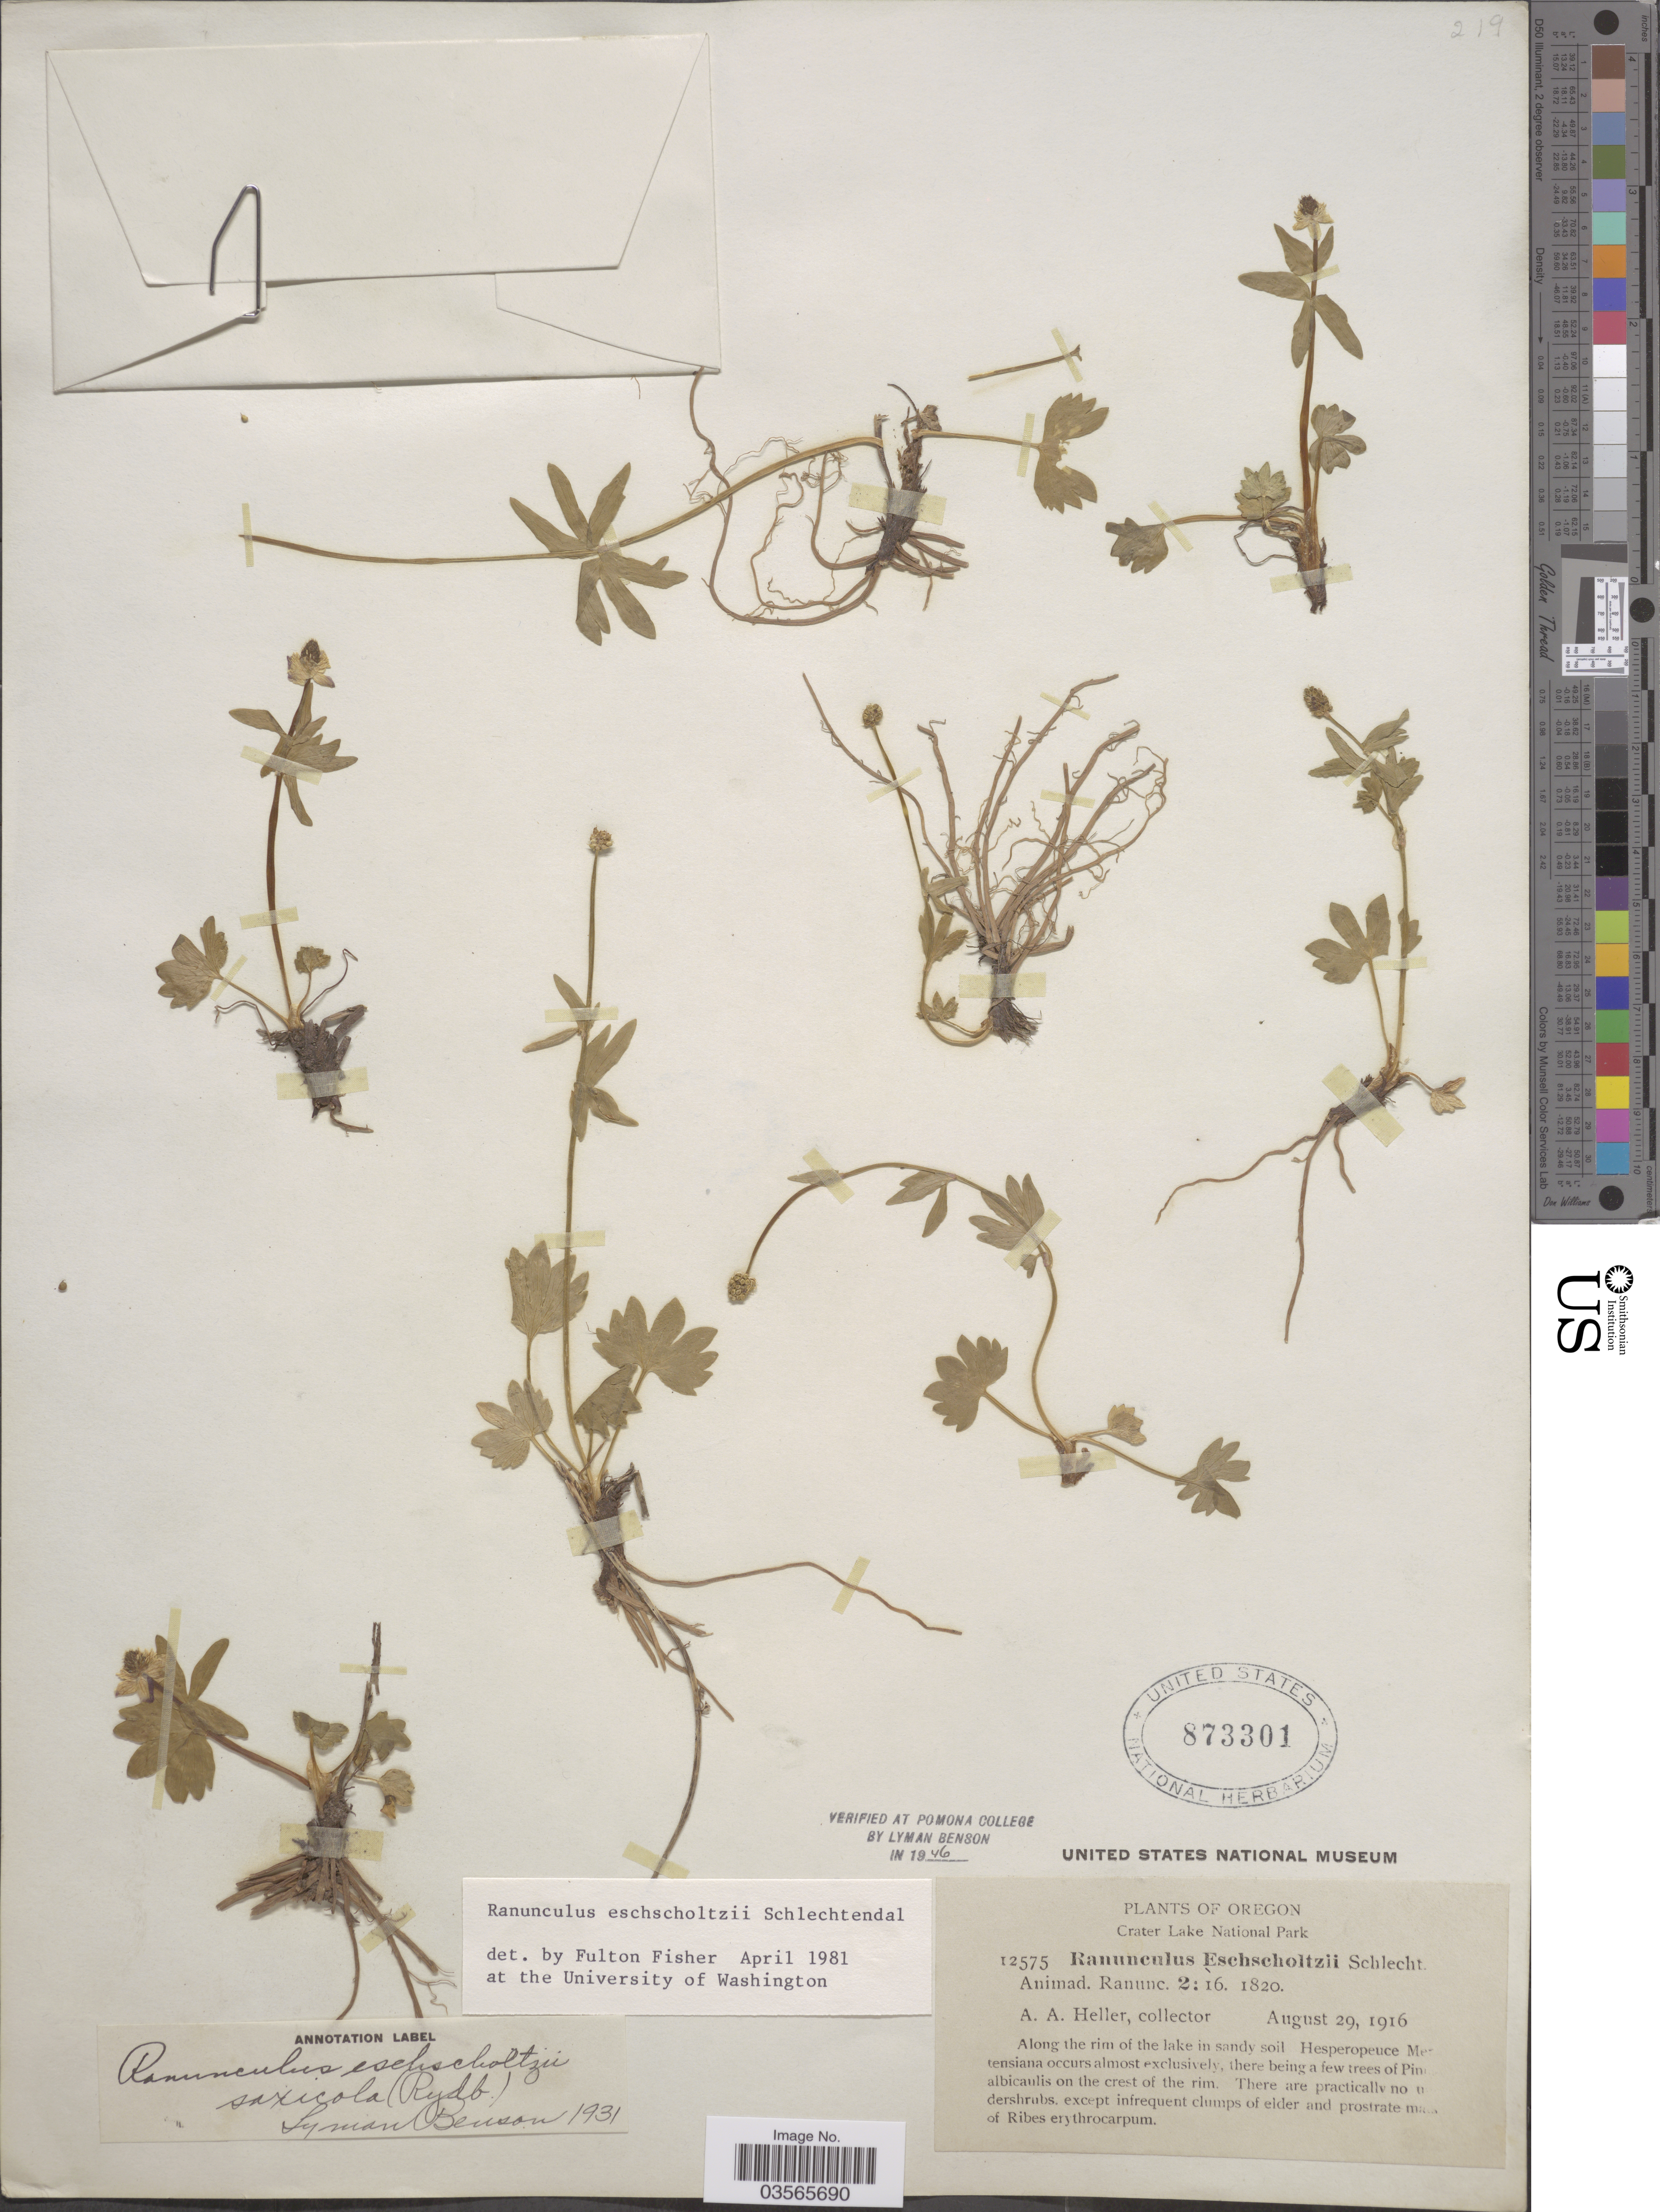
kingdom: Plantae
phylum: Tracheophyta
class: Magnoliopsida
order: Ranunculales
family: Ranunculaceae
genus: Ranunculus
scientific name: Ranunculus eschscholtzii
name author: Schltdl.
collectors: A. A. Heller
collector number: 12575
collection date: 1916-08-29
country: United States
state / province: Oregon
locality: Crater Lake National Park. Along the rim of the lake in sandy soil.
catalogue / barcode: US 873301